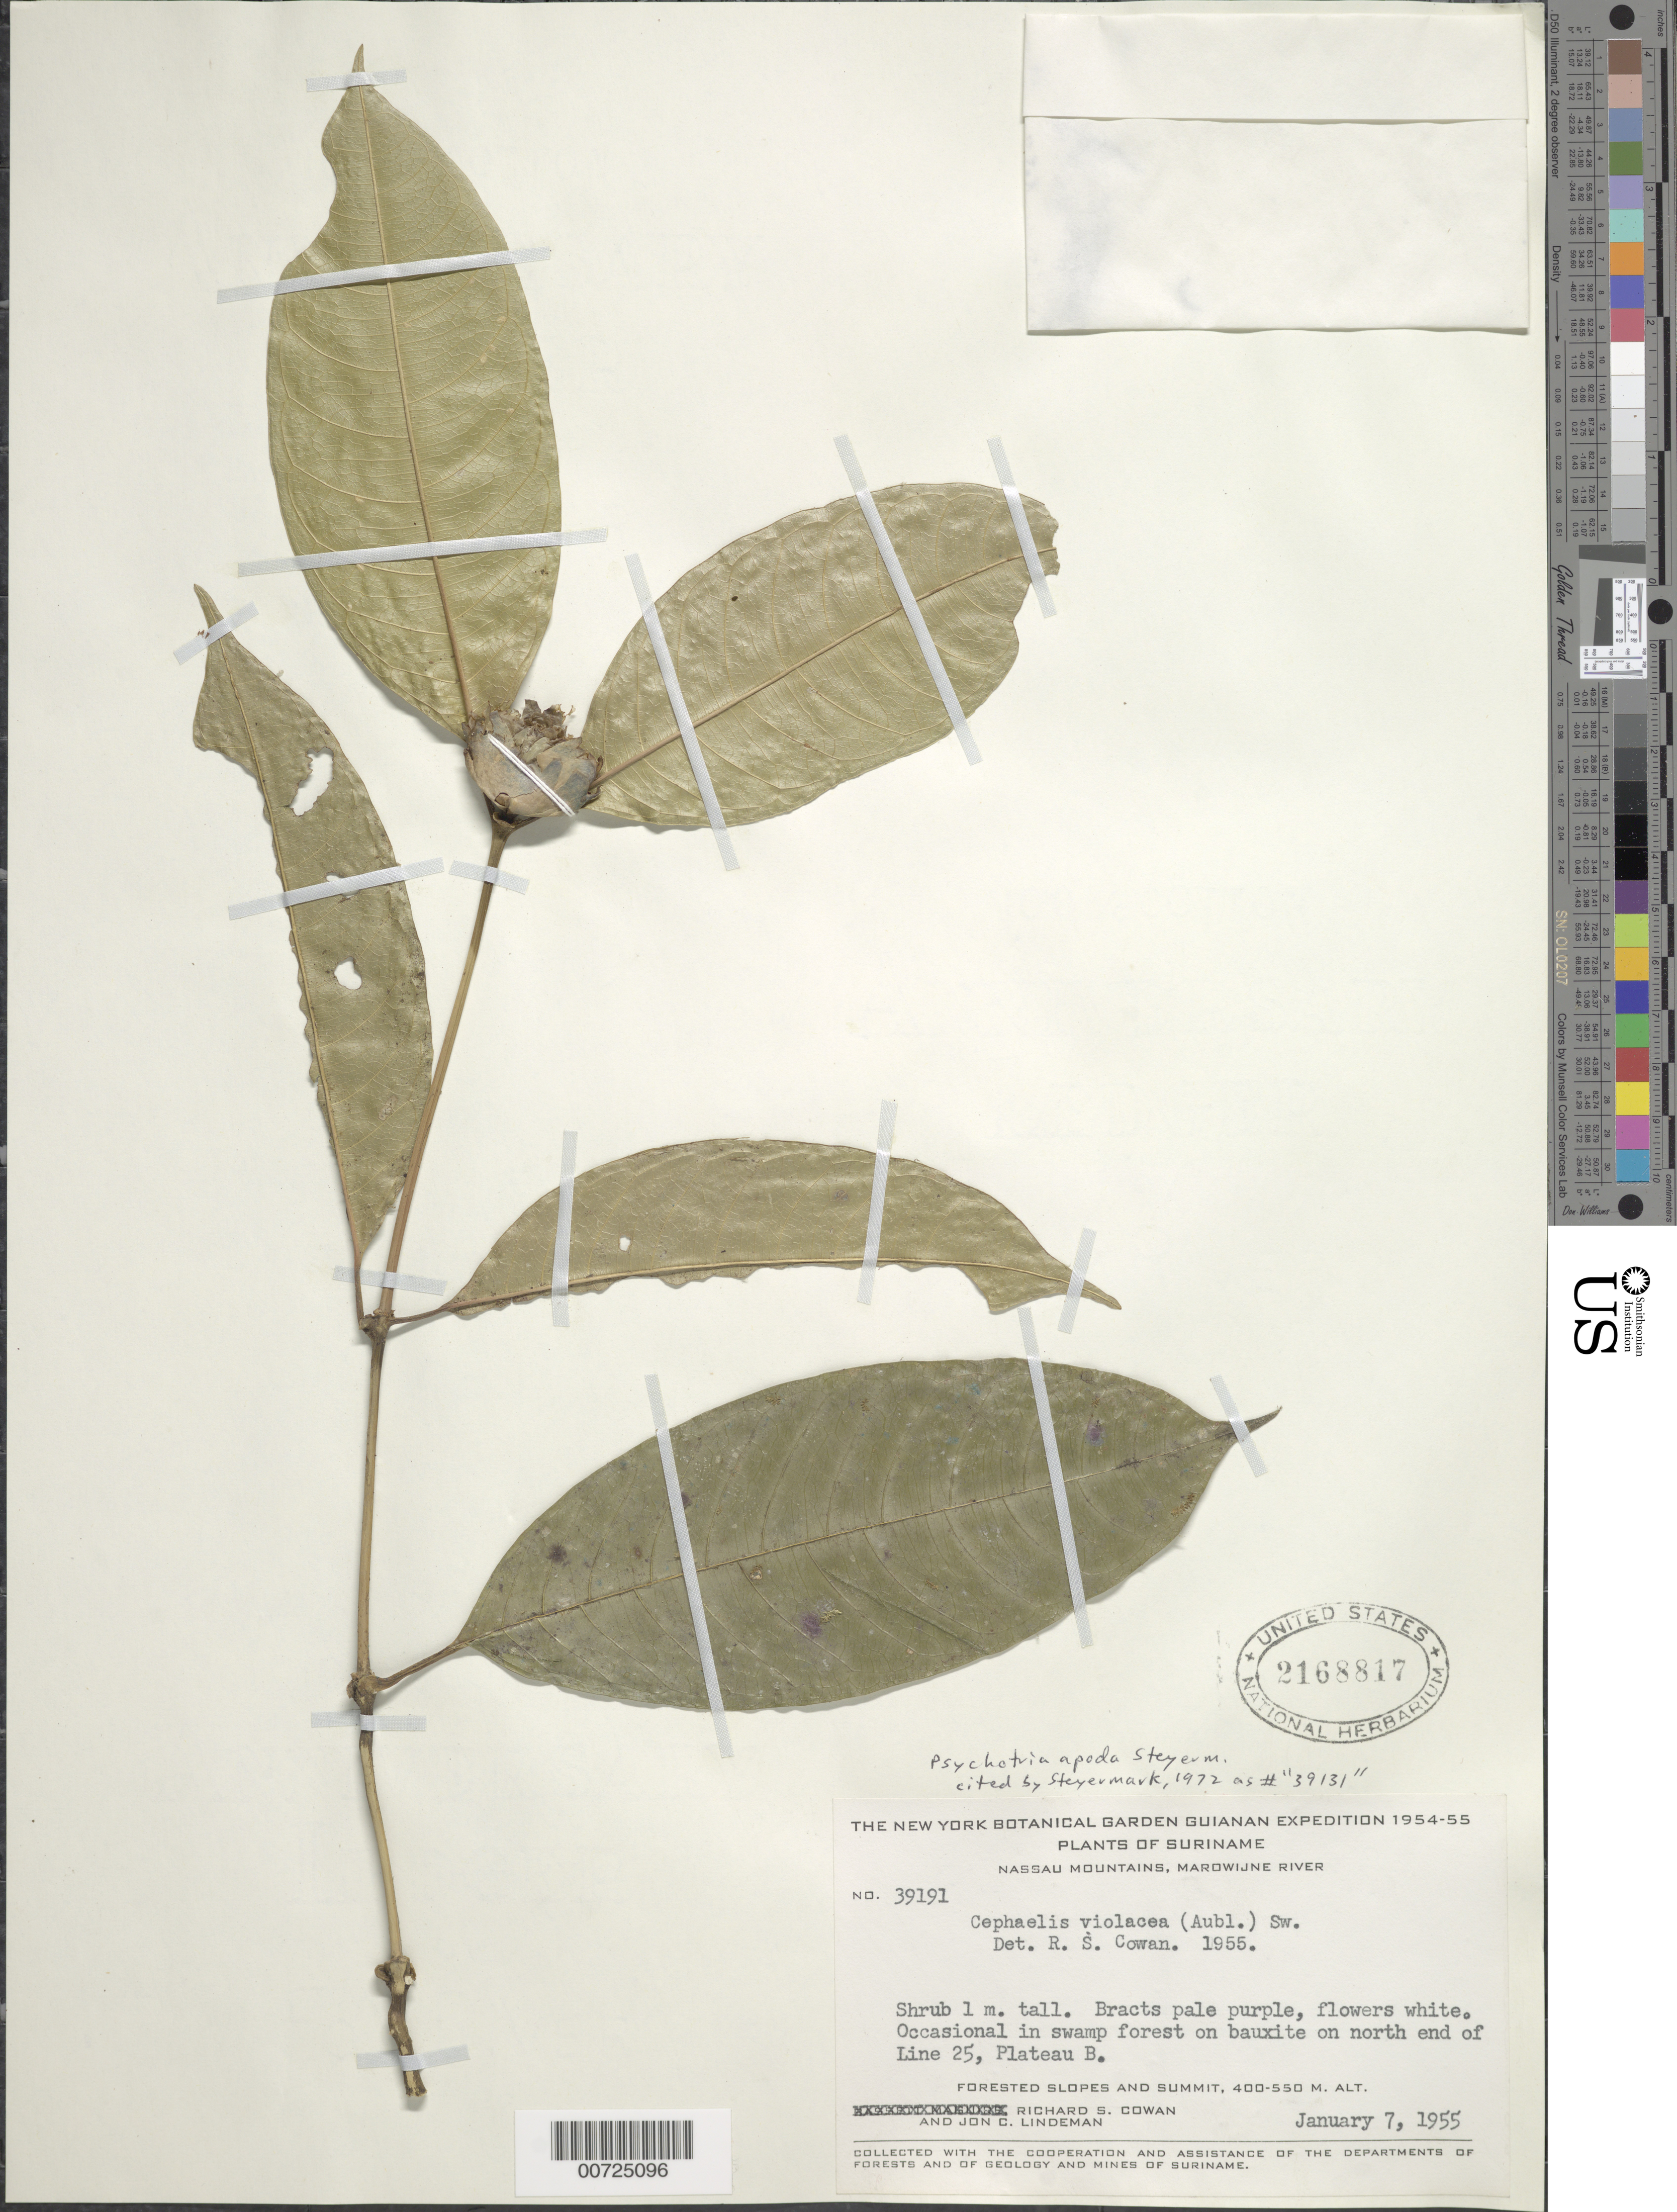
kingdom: Plantae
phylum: Tracheophyta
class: Magnoliopsida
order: Gentianales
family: Rubiaceae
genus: Palicourea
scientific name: Palicourea apoda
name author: (Steyerm.) Delprete & J.H. Kirkbr.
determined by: Kirkbride, J. H., Jr.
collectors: R. S. Cowan & J. C. Lindeman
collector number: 39191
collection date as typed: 7-Jan-55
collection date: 1955-01-07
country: Suriname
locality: Nassau Mts., Marowijne R.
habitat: Swamp forest on bauxite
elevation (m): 400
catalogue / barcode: US 2168817